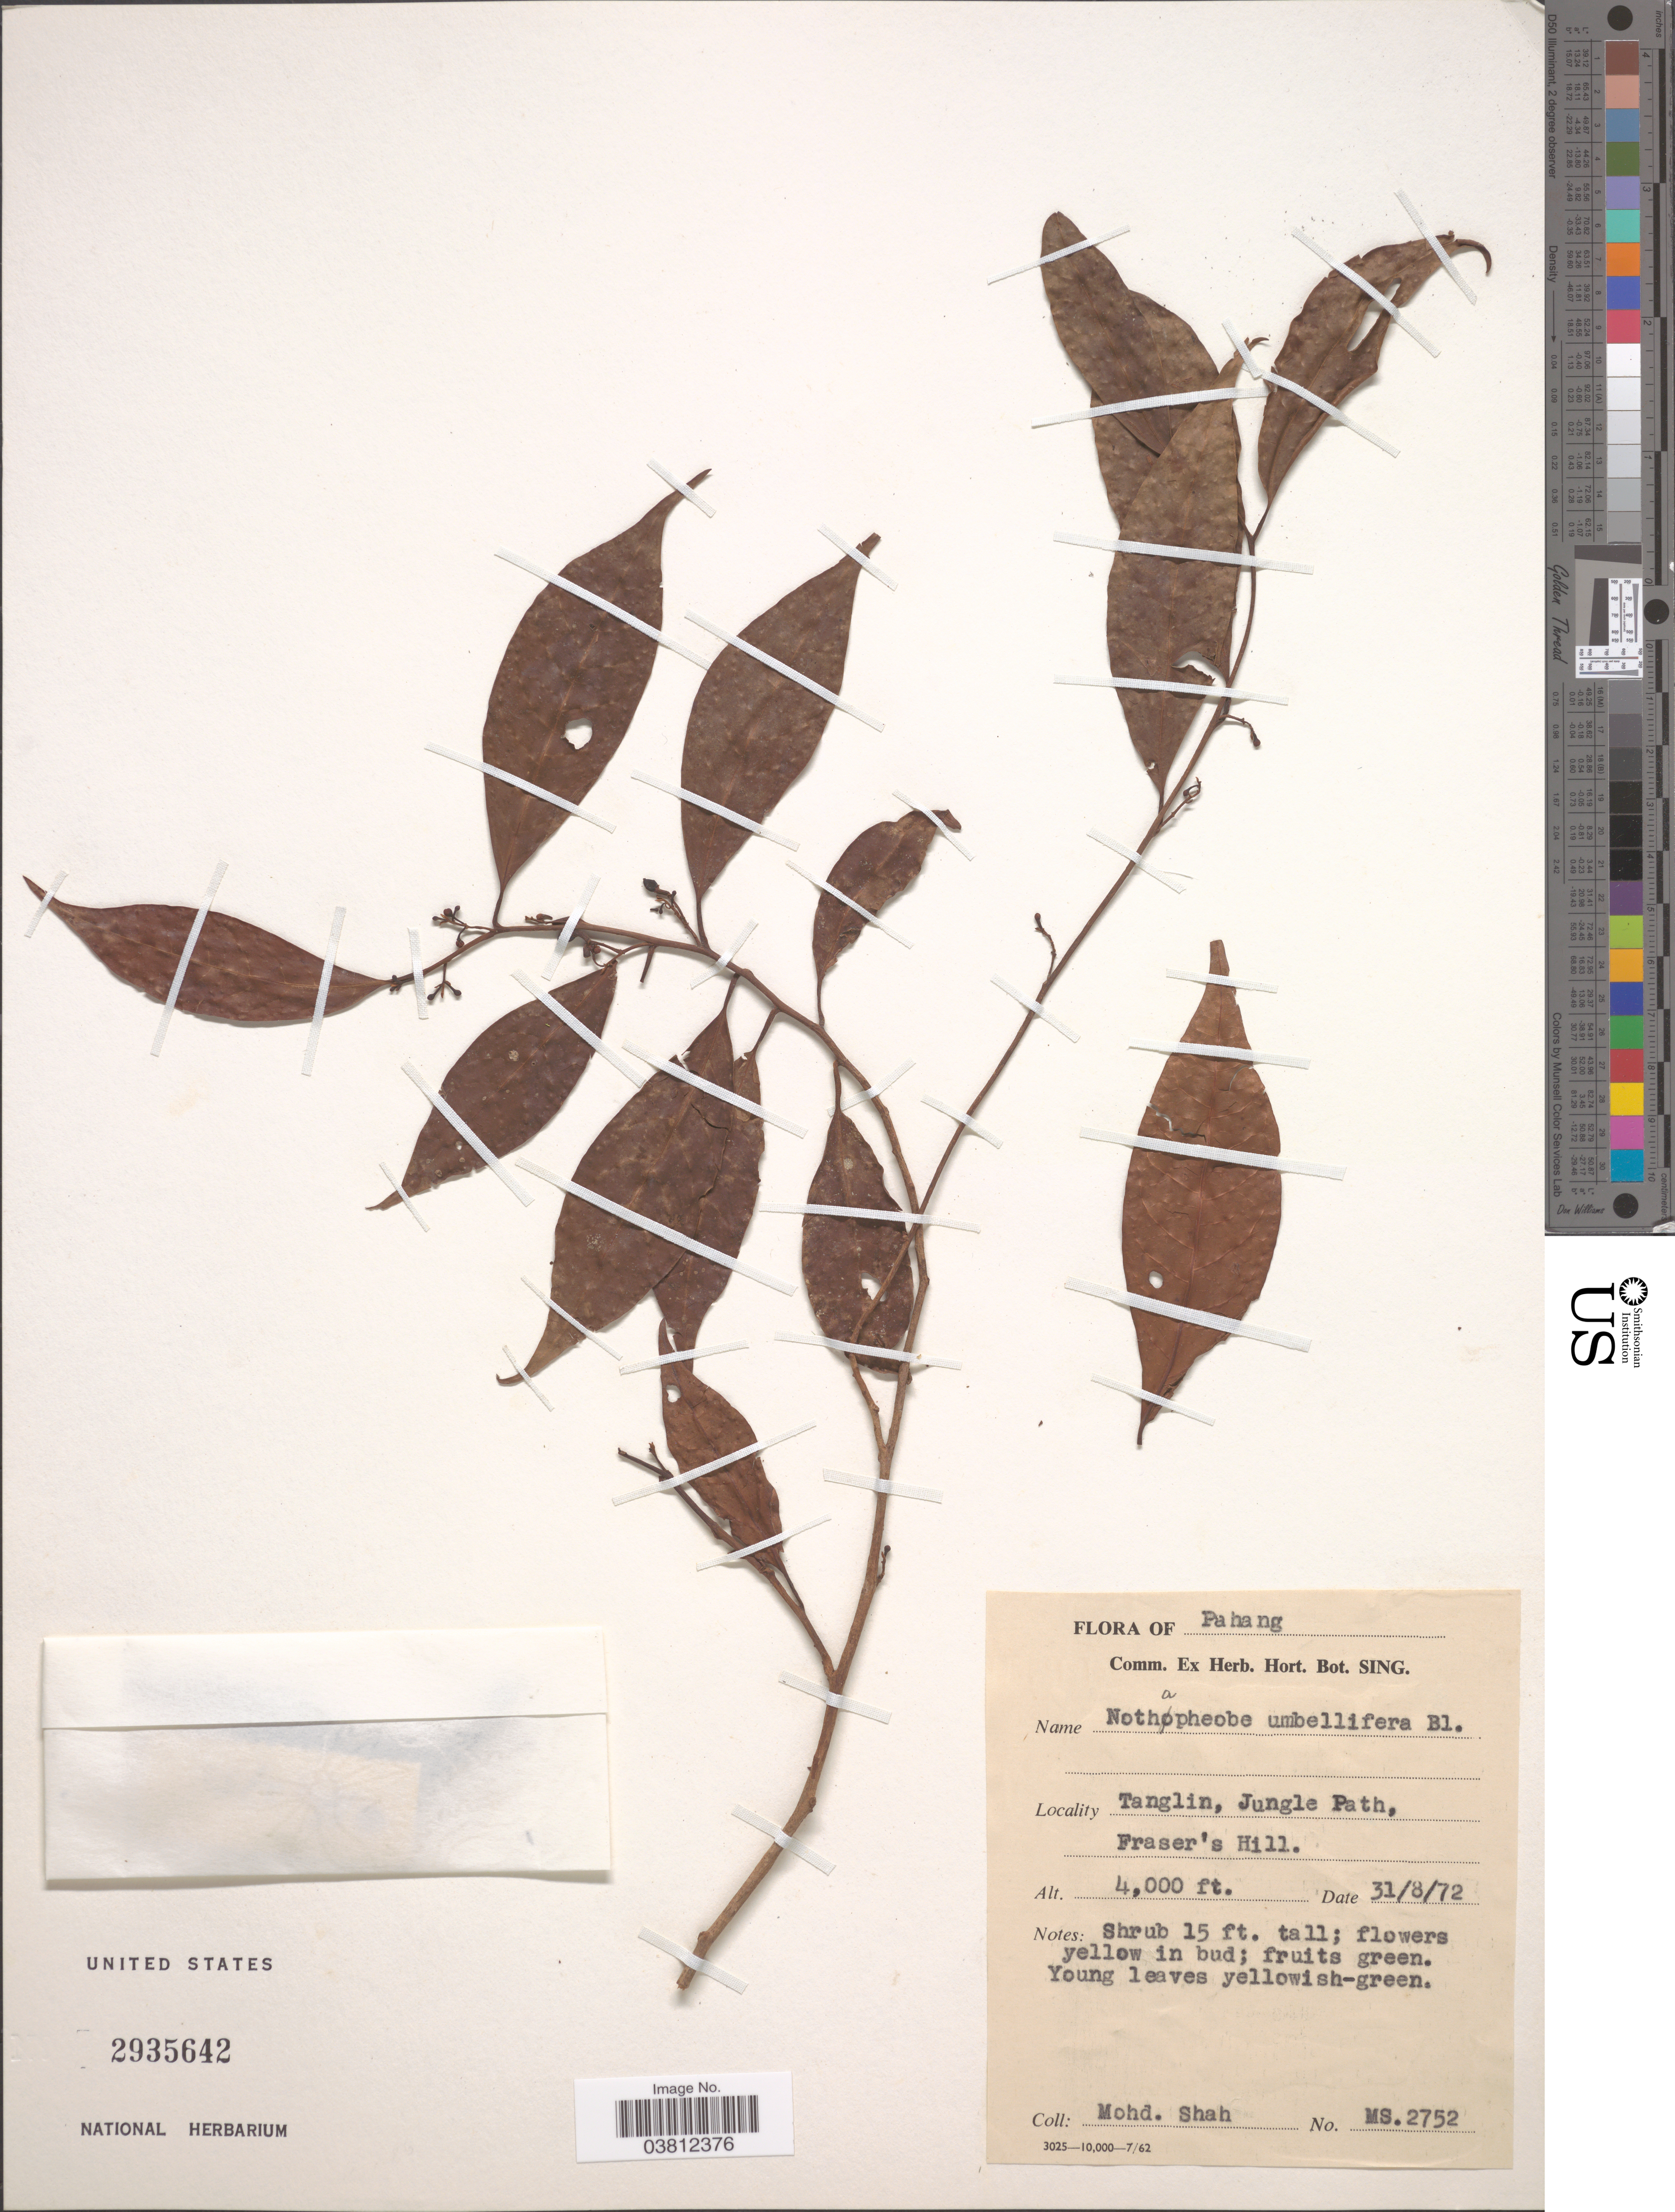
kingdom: Plantae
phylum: Tracheophyta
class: Magnoliopsida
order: Laurales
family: Lauraceae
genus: Lindera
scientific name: Lindera wrayi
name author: Gamble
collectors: M. Shah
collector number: MS2752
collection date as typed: Transcribed d/m/y: 31/8/72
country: Malaysia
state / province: Pahang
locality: Tanglin, Jungle Path, Fraser's Hill.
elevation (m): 1219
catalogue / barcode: US 2935642